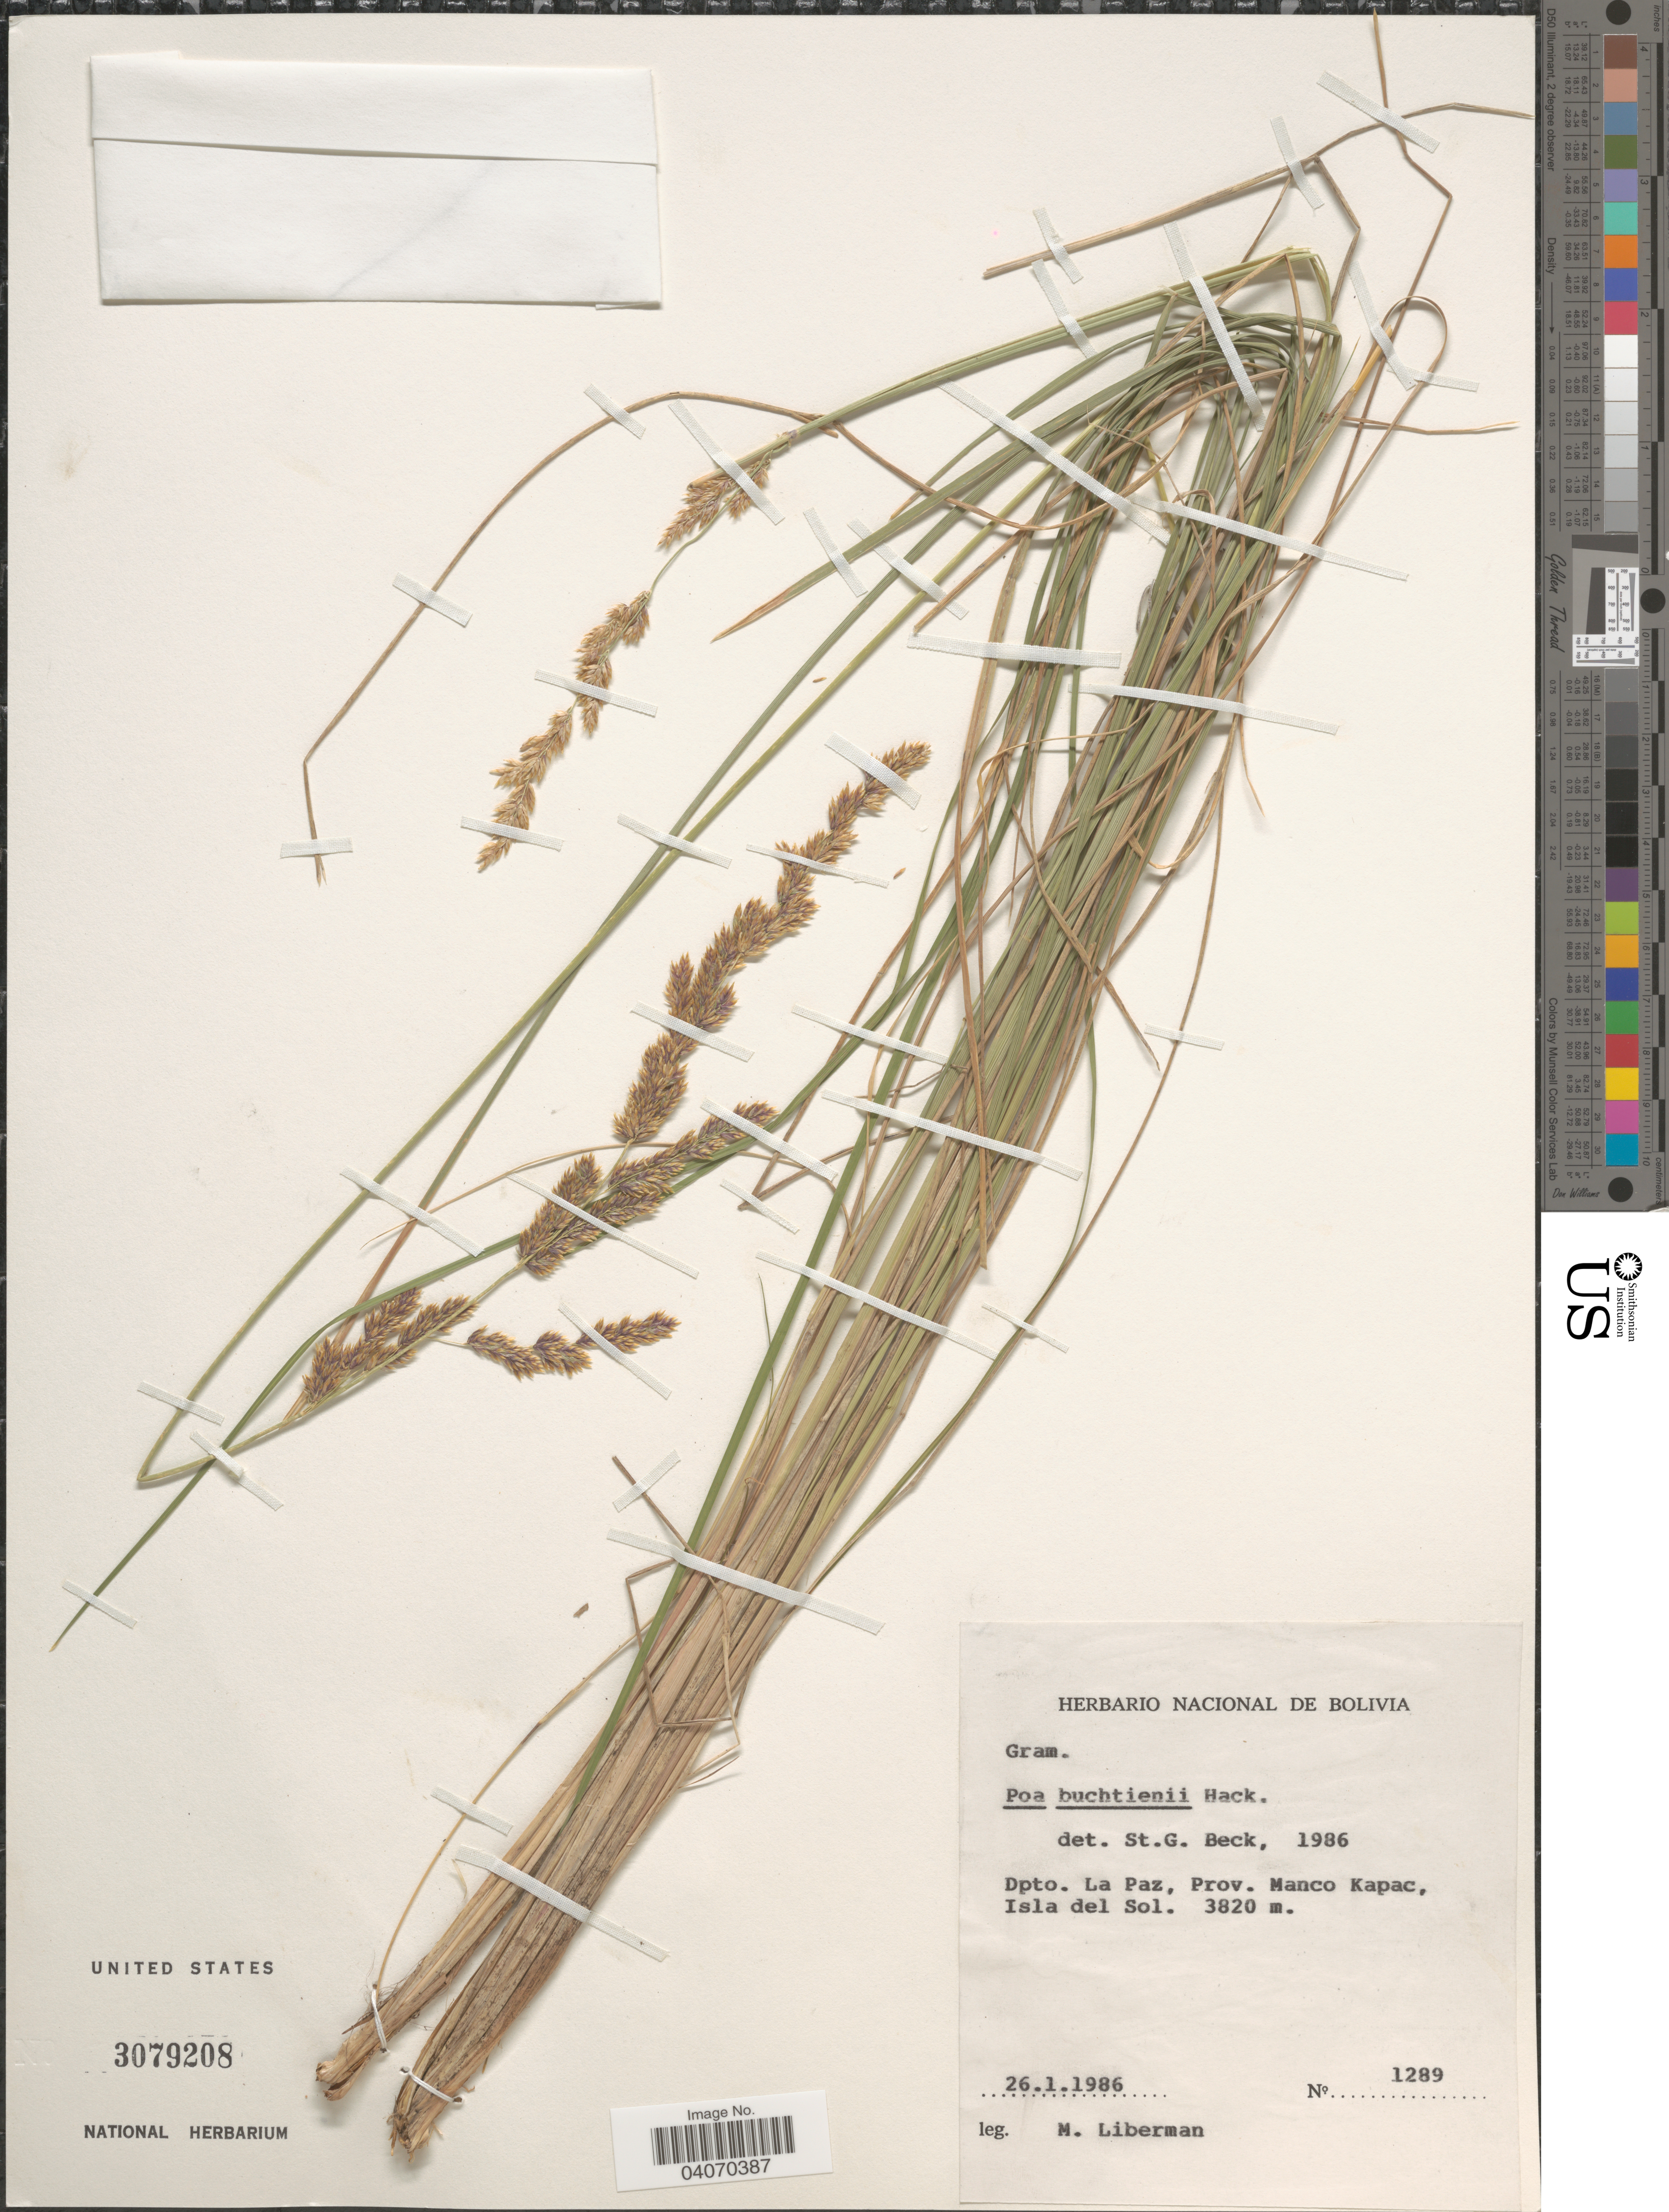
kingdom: Plantae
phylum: Tracheophyta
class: Liliopsida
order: Poales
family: Poaceae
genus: Poa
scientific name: Poa calchaquiensis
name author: Hack.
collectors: M. Liberman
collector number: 1289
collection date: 1986-01-26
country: Bolivia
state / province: La Paz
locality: Dpto. La Paz, Prov. Manco Kapac, Isla del Sol.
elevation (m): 3820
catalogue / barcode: US 3079208